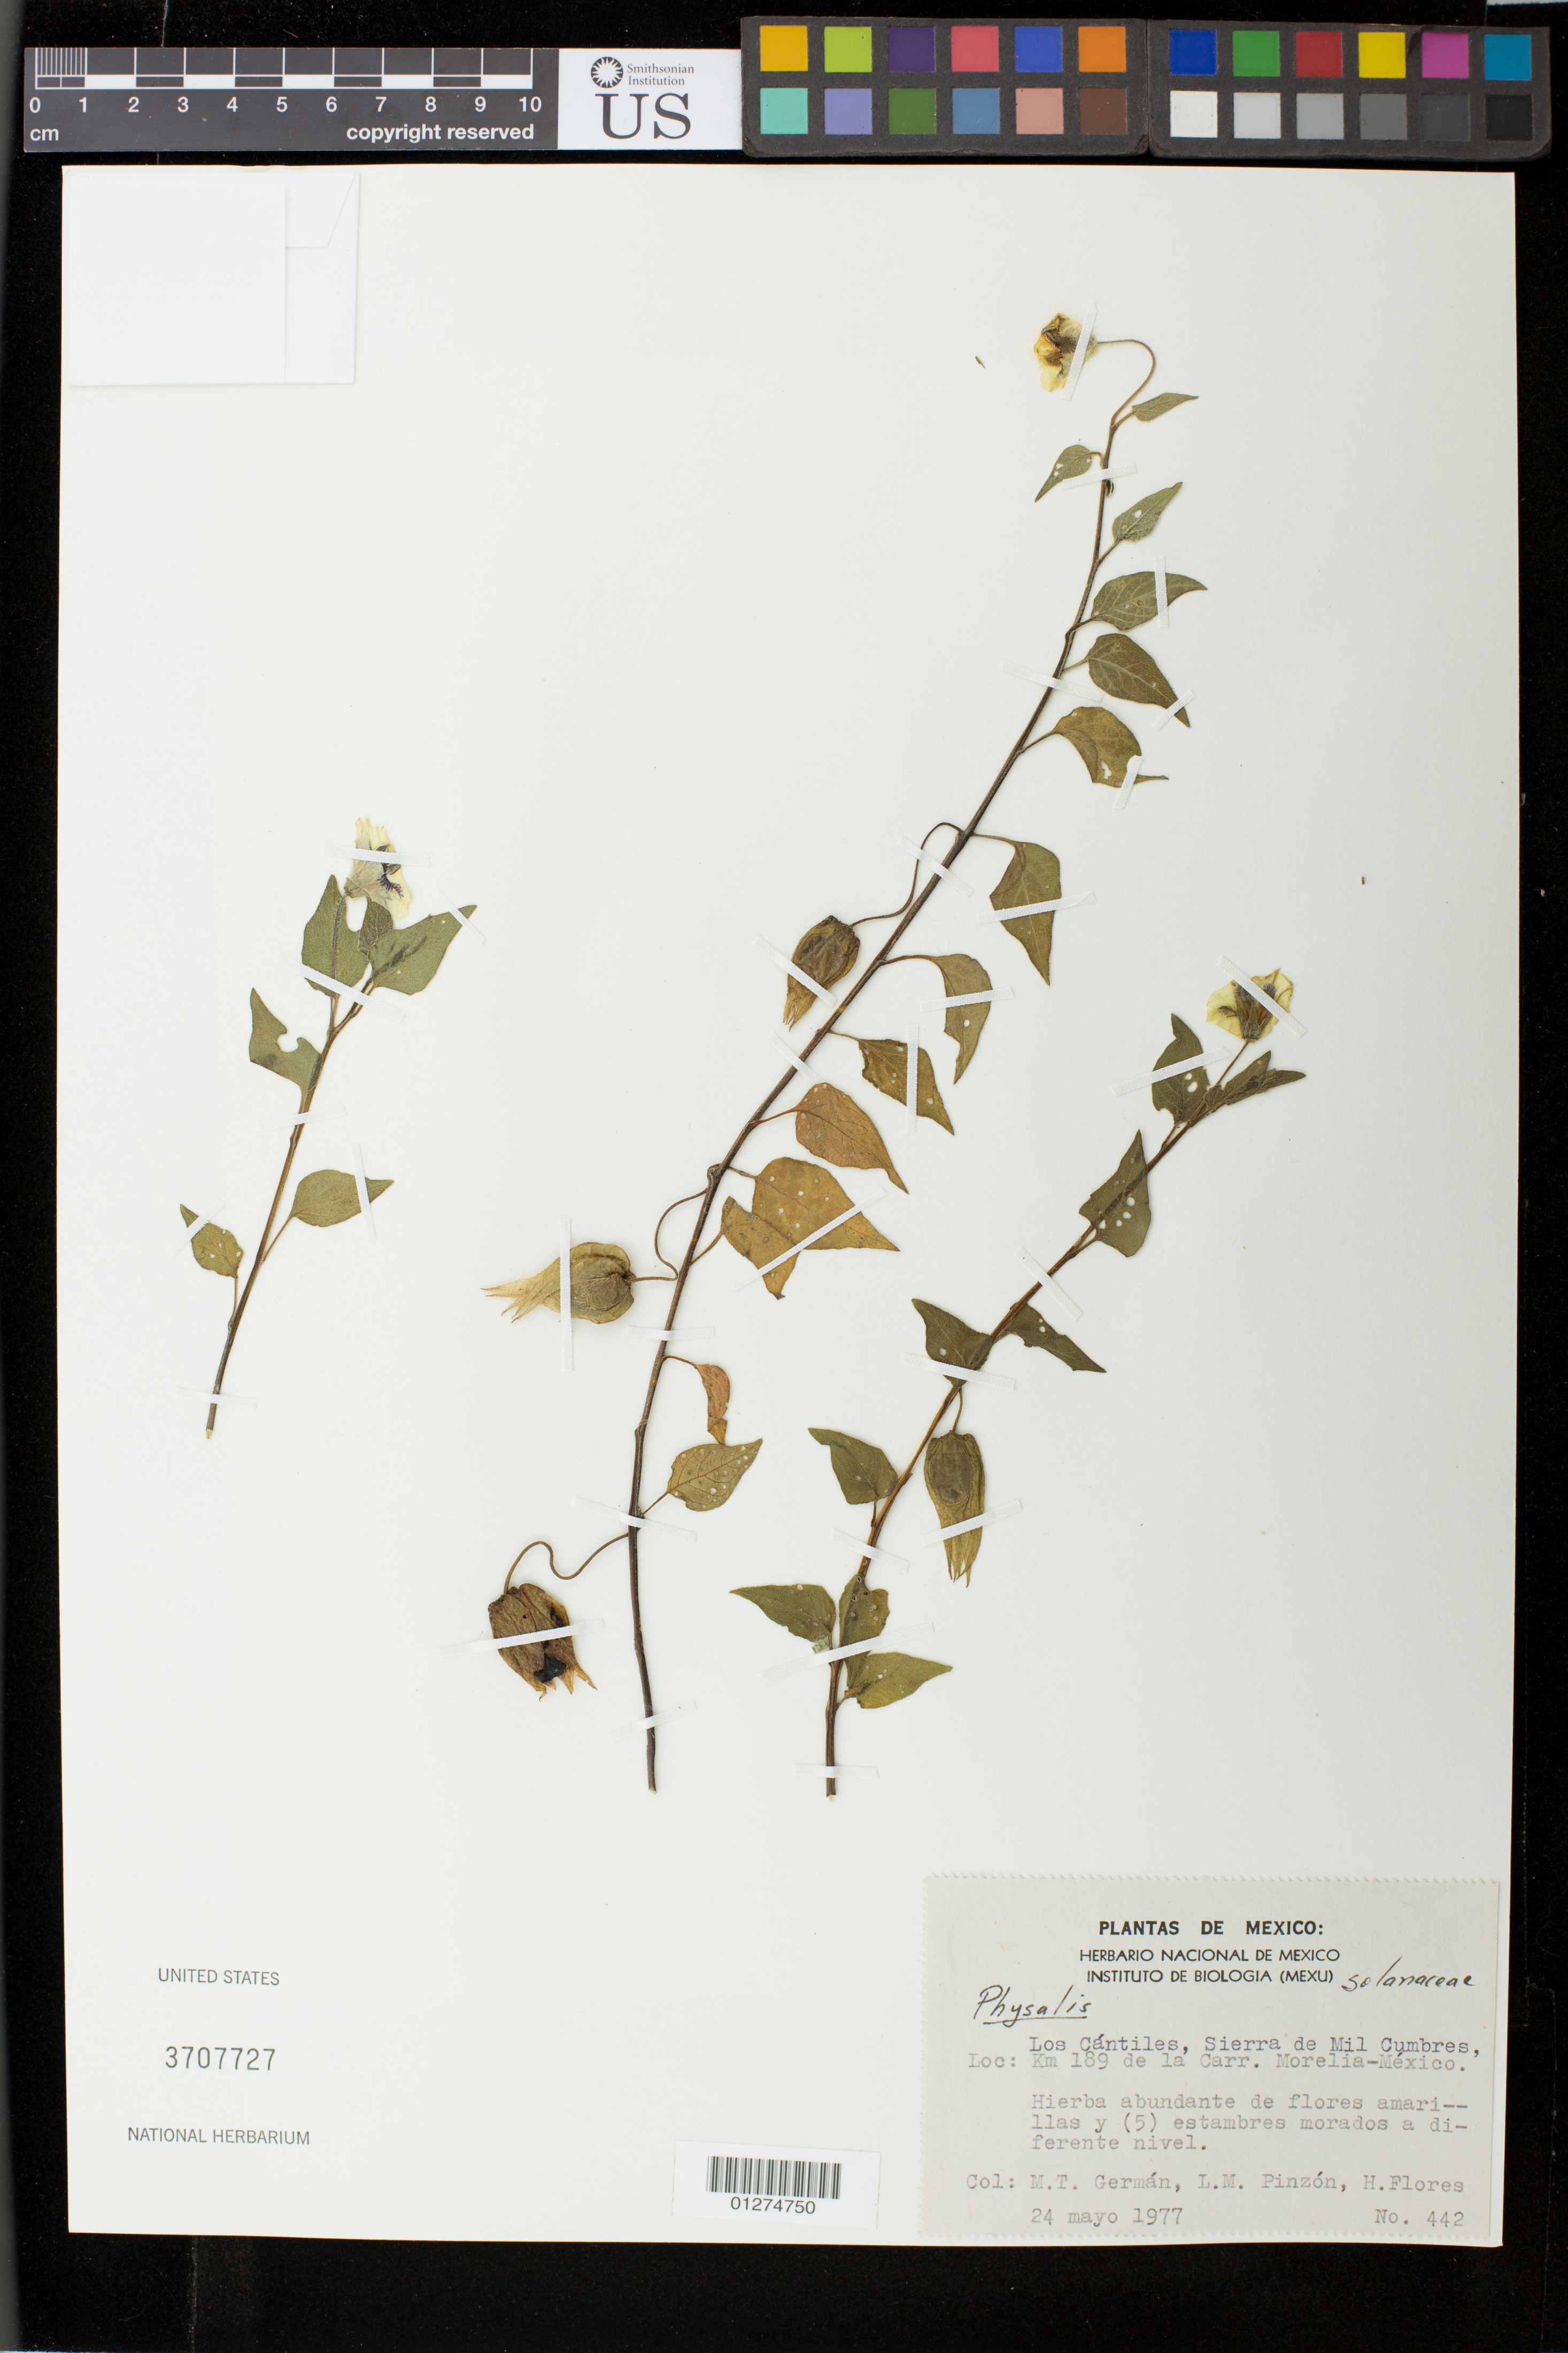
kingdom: Plantae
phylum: Tracheophyta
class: Magnoliopsida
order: Solanales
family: Solanaceae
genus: Physalis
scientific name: Physalis sp.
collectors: M. T. Germán, L. Pinzón & H. Flores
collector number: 442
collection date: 1977-05-24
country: Mexico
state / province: Michoacán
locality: Sierra de Mil Cumbres, Los Cantiles, km 189 de la Carr. Morelia-Mexico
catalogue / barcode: US 3707727